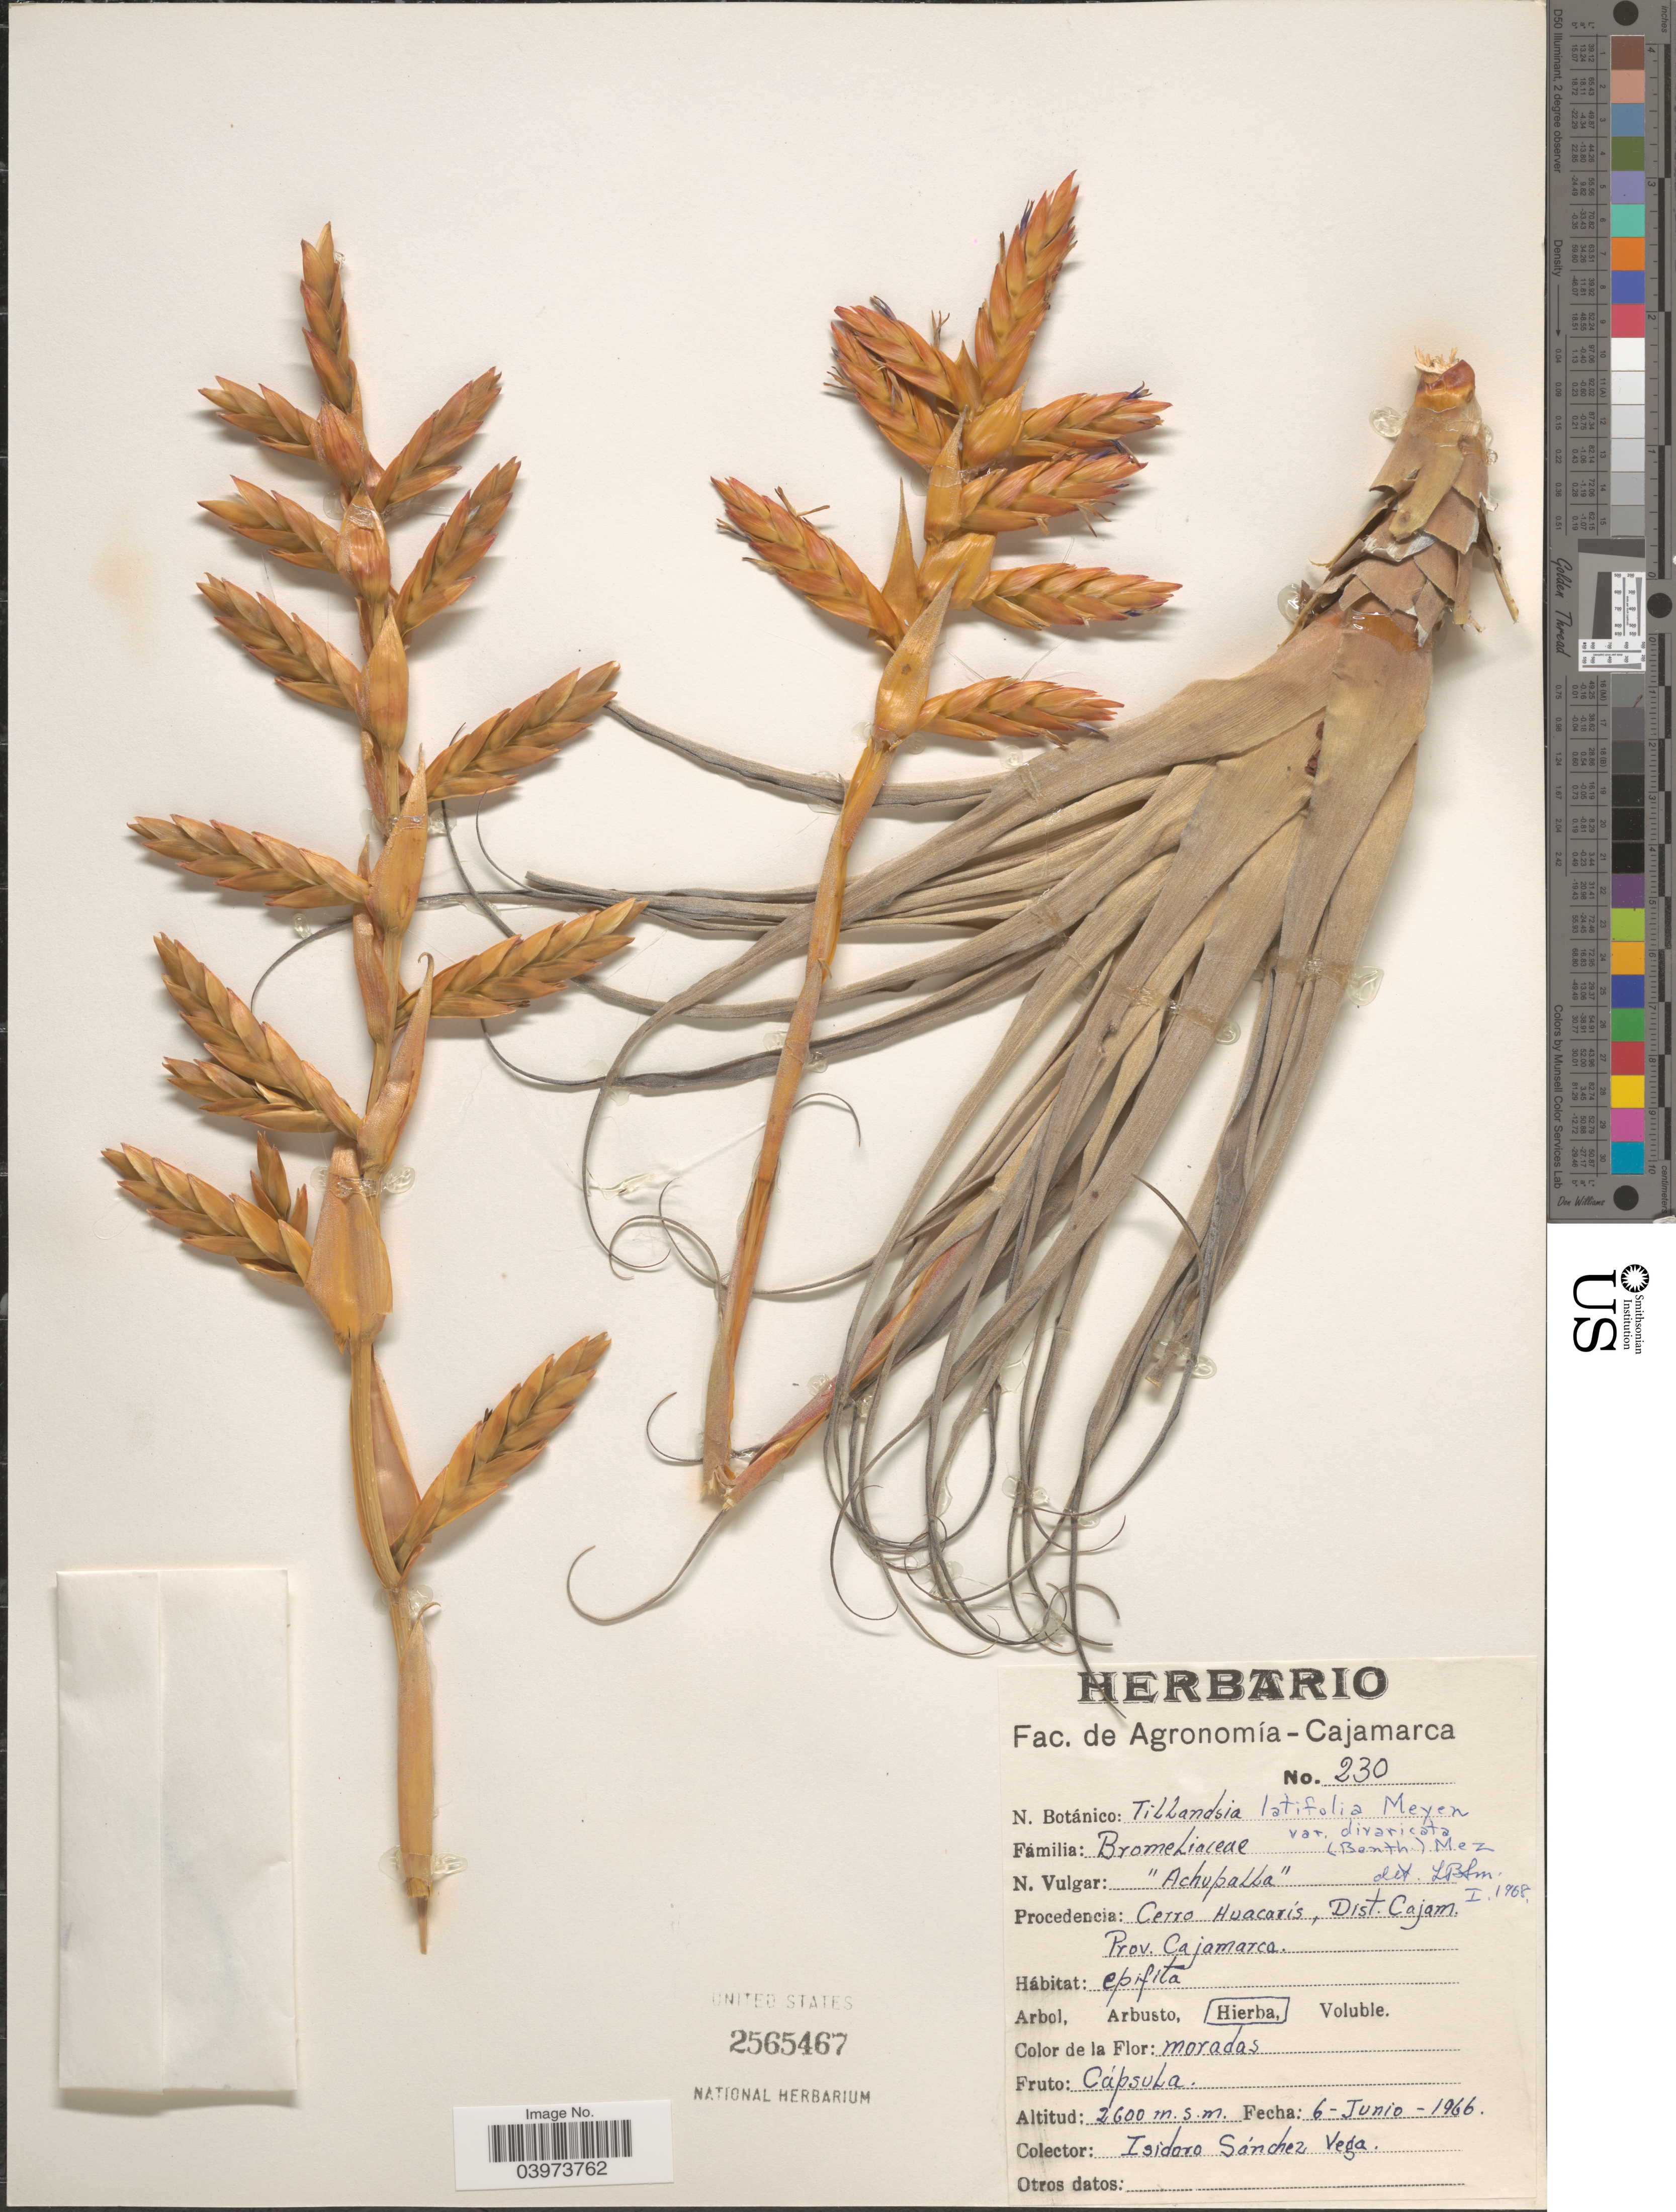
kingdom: Plantae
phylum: Tracheophyta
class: Liliopsida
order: Poales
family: Bromeliaceae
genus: Tillandsia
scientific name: Tillandsia latifolia var. divaricata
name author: (Benth.) Mez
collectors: I. M. Sánchez Vega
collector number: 230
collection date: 1966-06-06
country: Peru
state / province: Cajamarca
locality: Cerro Huacarís, Dist. Cajam. Prov. Cajamarca.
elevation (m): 2600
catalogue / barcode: US 2565467